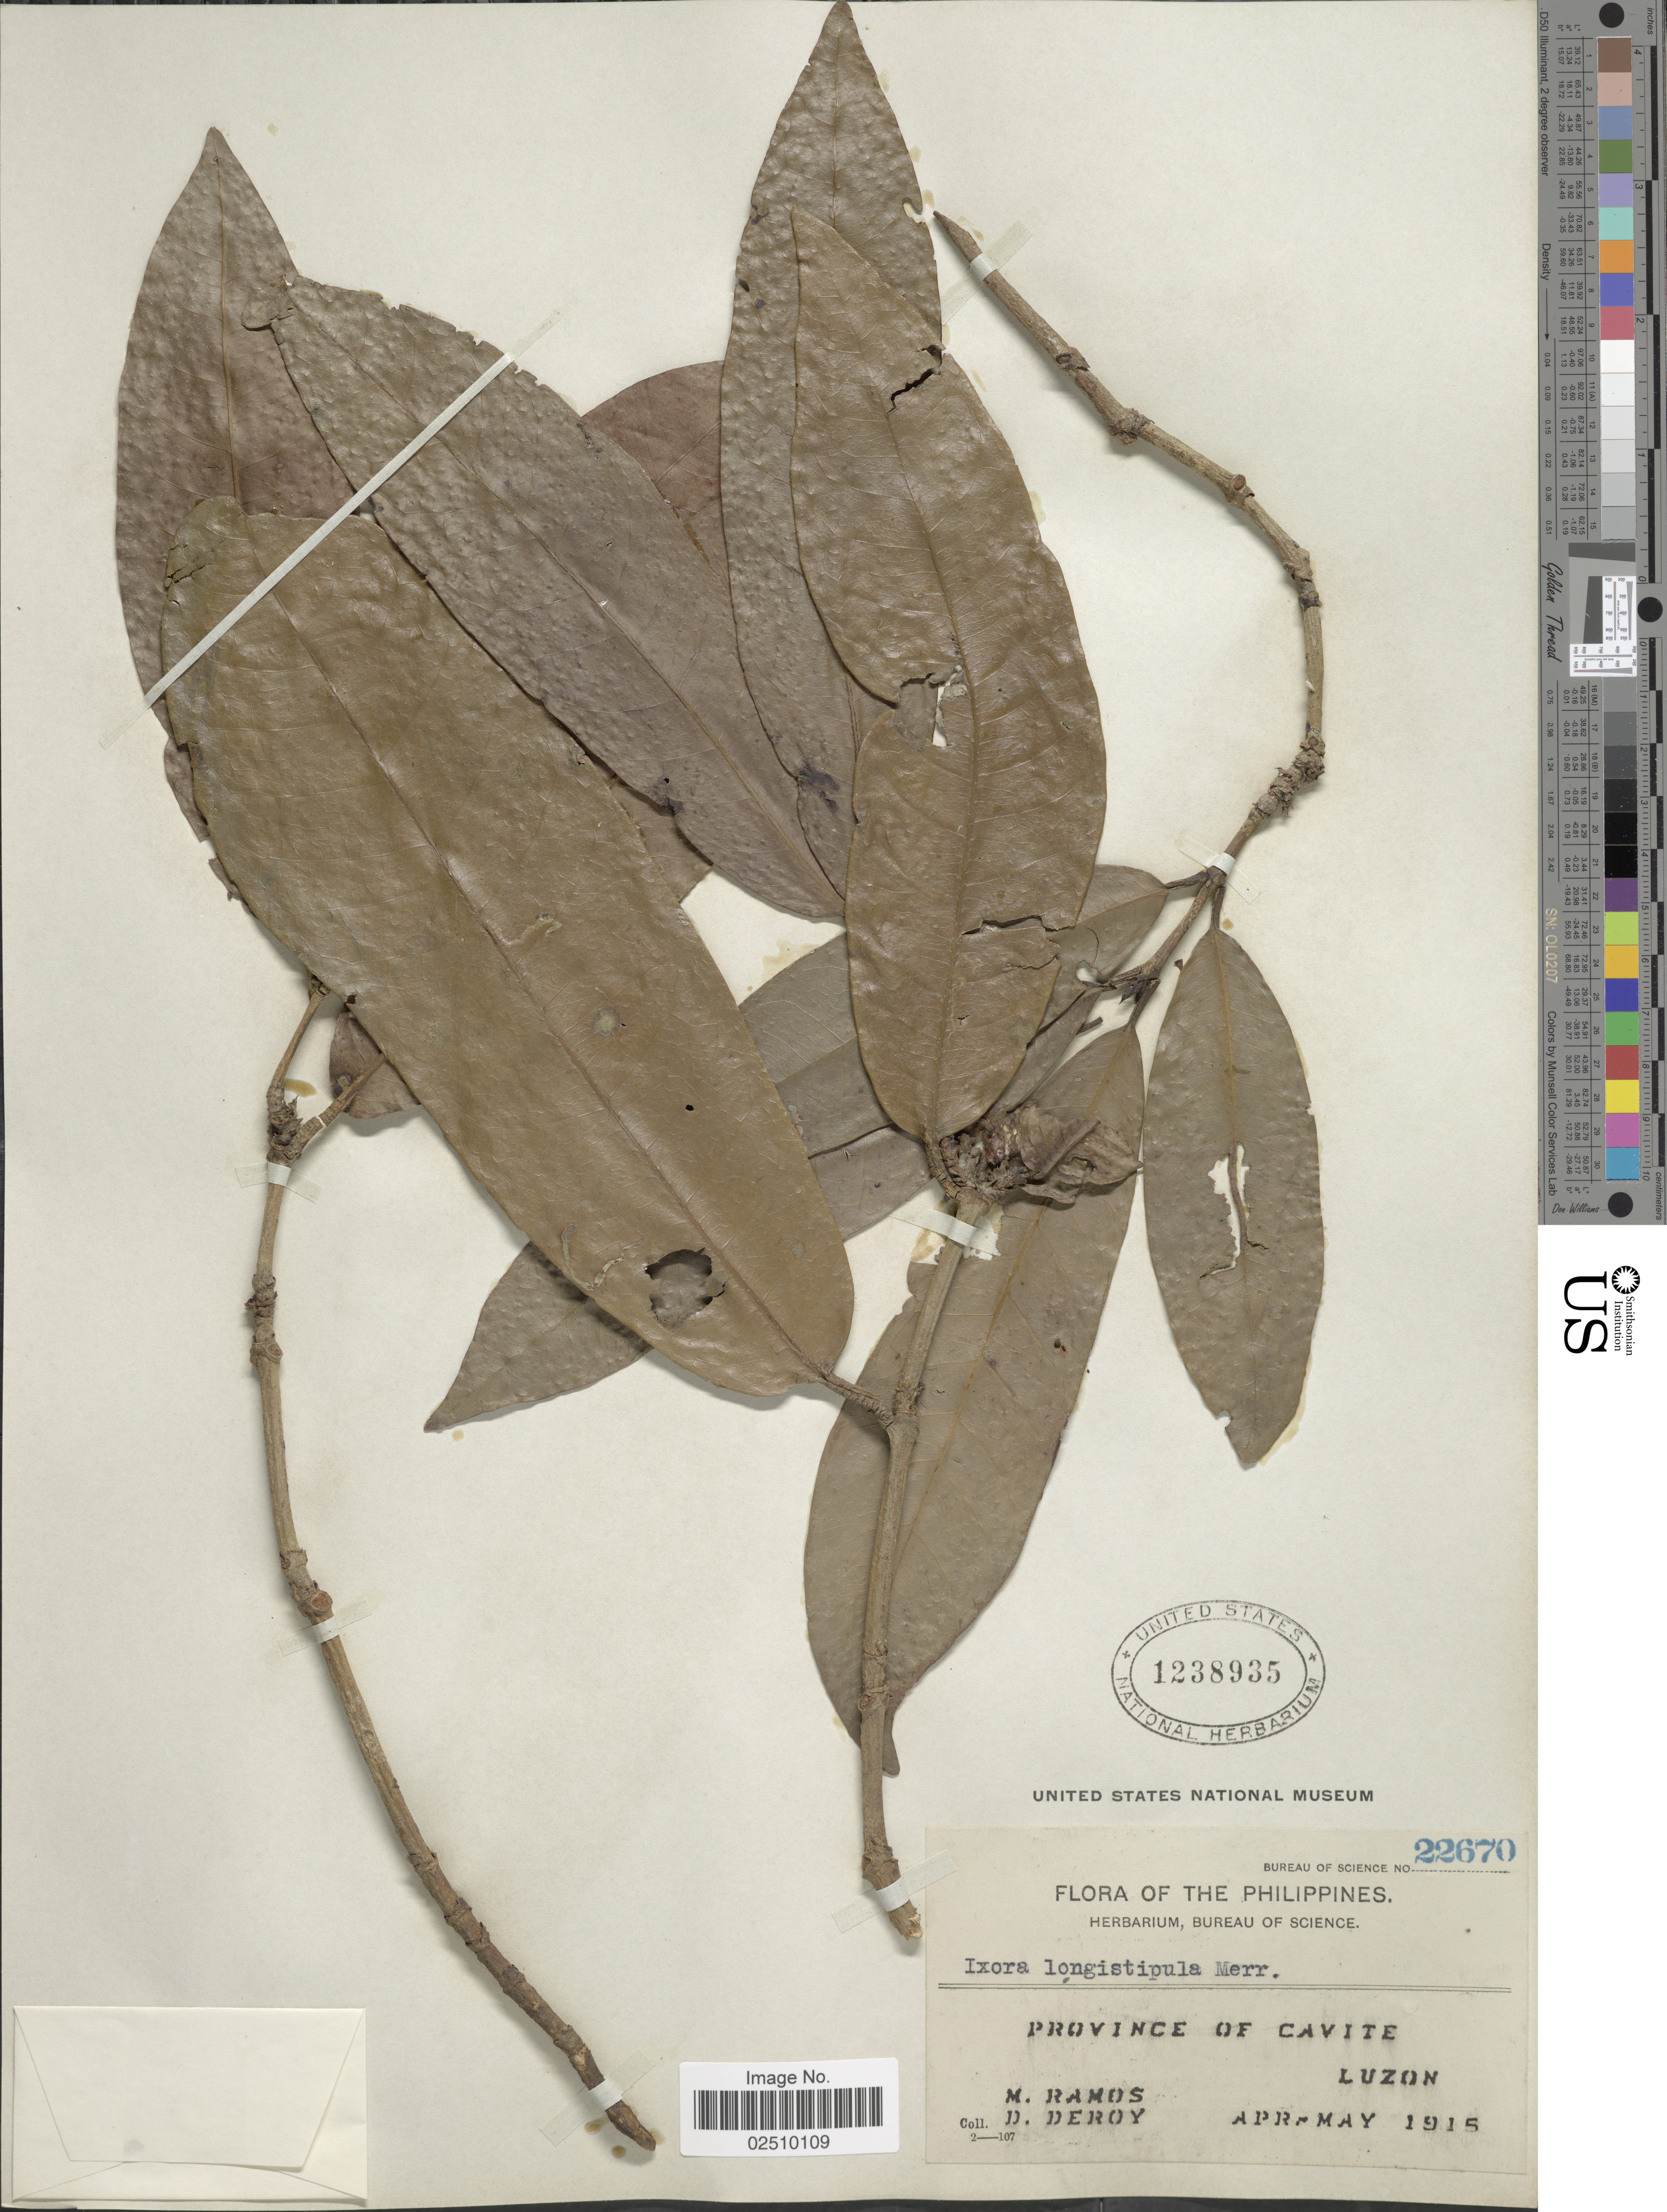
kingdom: Plantae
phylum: Tracheophyta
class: Magnoliopsida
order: Gentianales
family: Rubiaceae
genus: Ixora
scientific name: Ixora longistipula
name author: Merr.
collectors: M. Ramos & D. Deroy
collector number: Bureau of Science 22670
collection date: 1915-04/1915-05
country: Philippines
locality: Province of Cavite. Luzon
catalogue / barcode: US 1238935